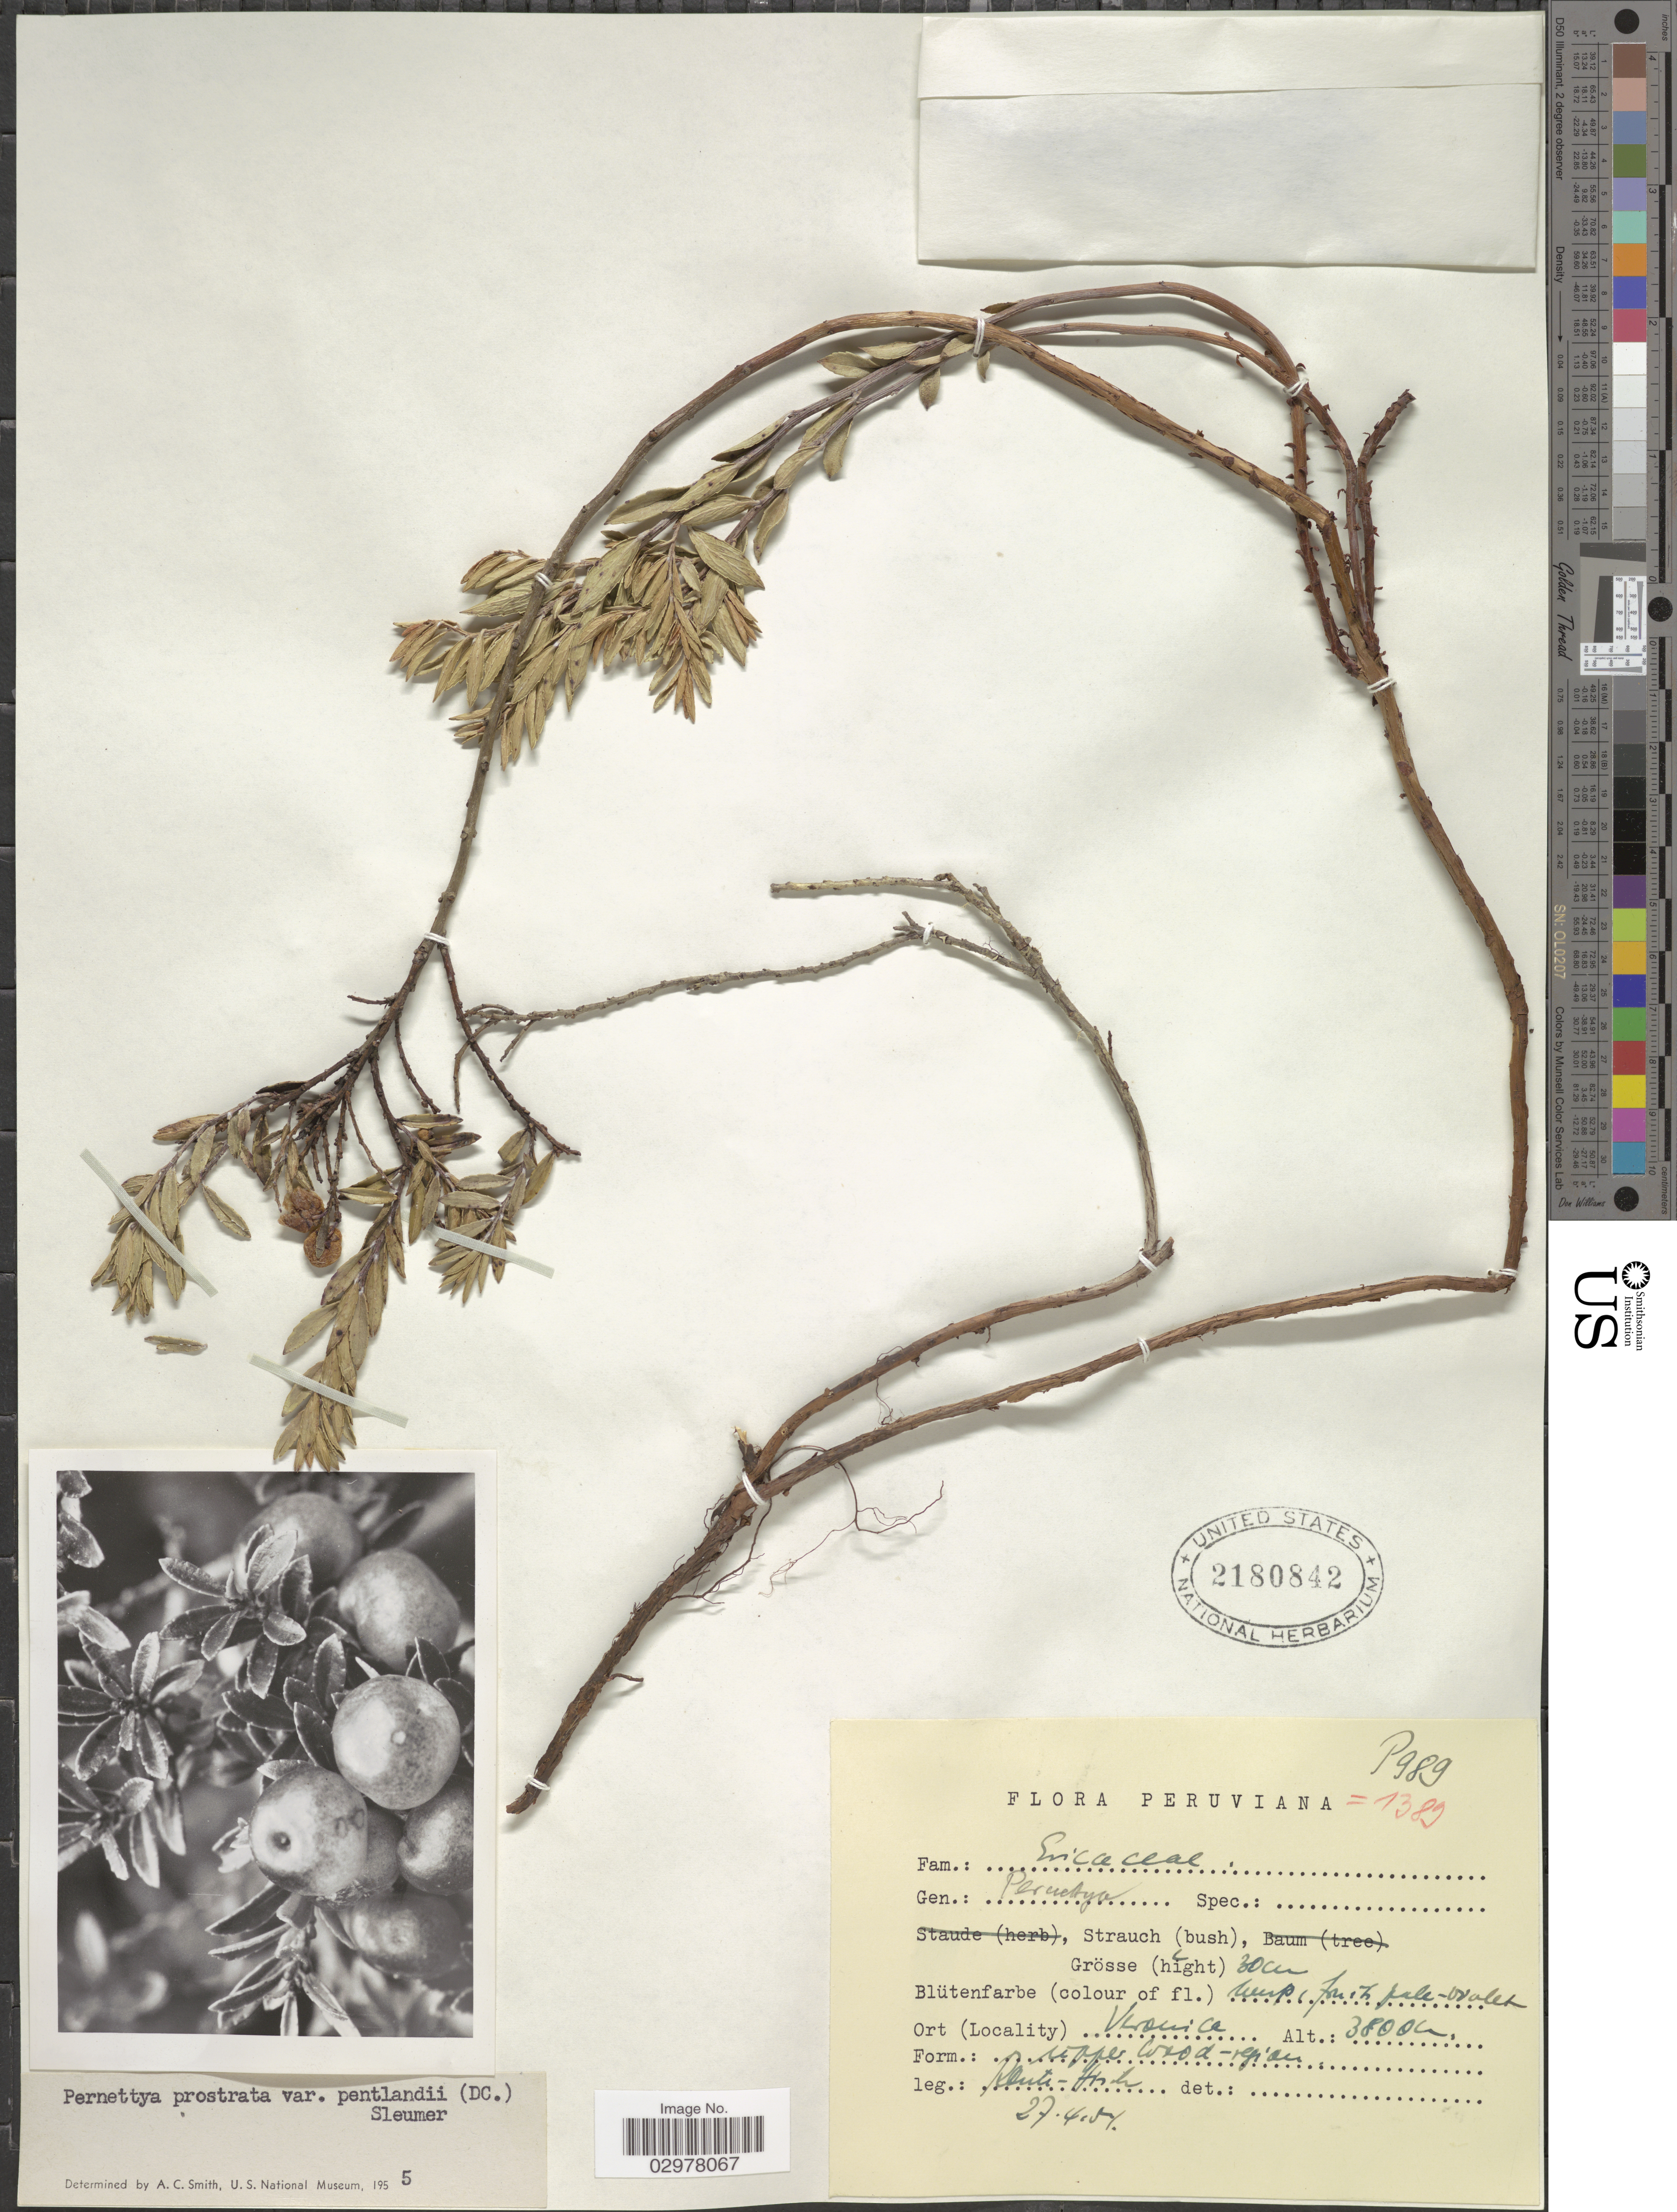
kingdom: Plantae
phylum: Tracheophyta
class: Magnoliopsida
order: Ericales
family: Ericaceae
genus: Pernettya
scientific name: Pernettya prostrata var. pentlandii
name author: (DC.) Sleumer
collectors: W. Rauh & G. Hirsch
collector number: P989/1389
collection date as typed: Transcribed d/m/y: 27/4/51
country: Peru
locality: Veronica.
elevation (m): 3800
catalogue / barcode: US 2180842